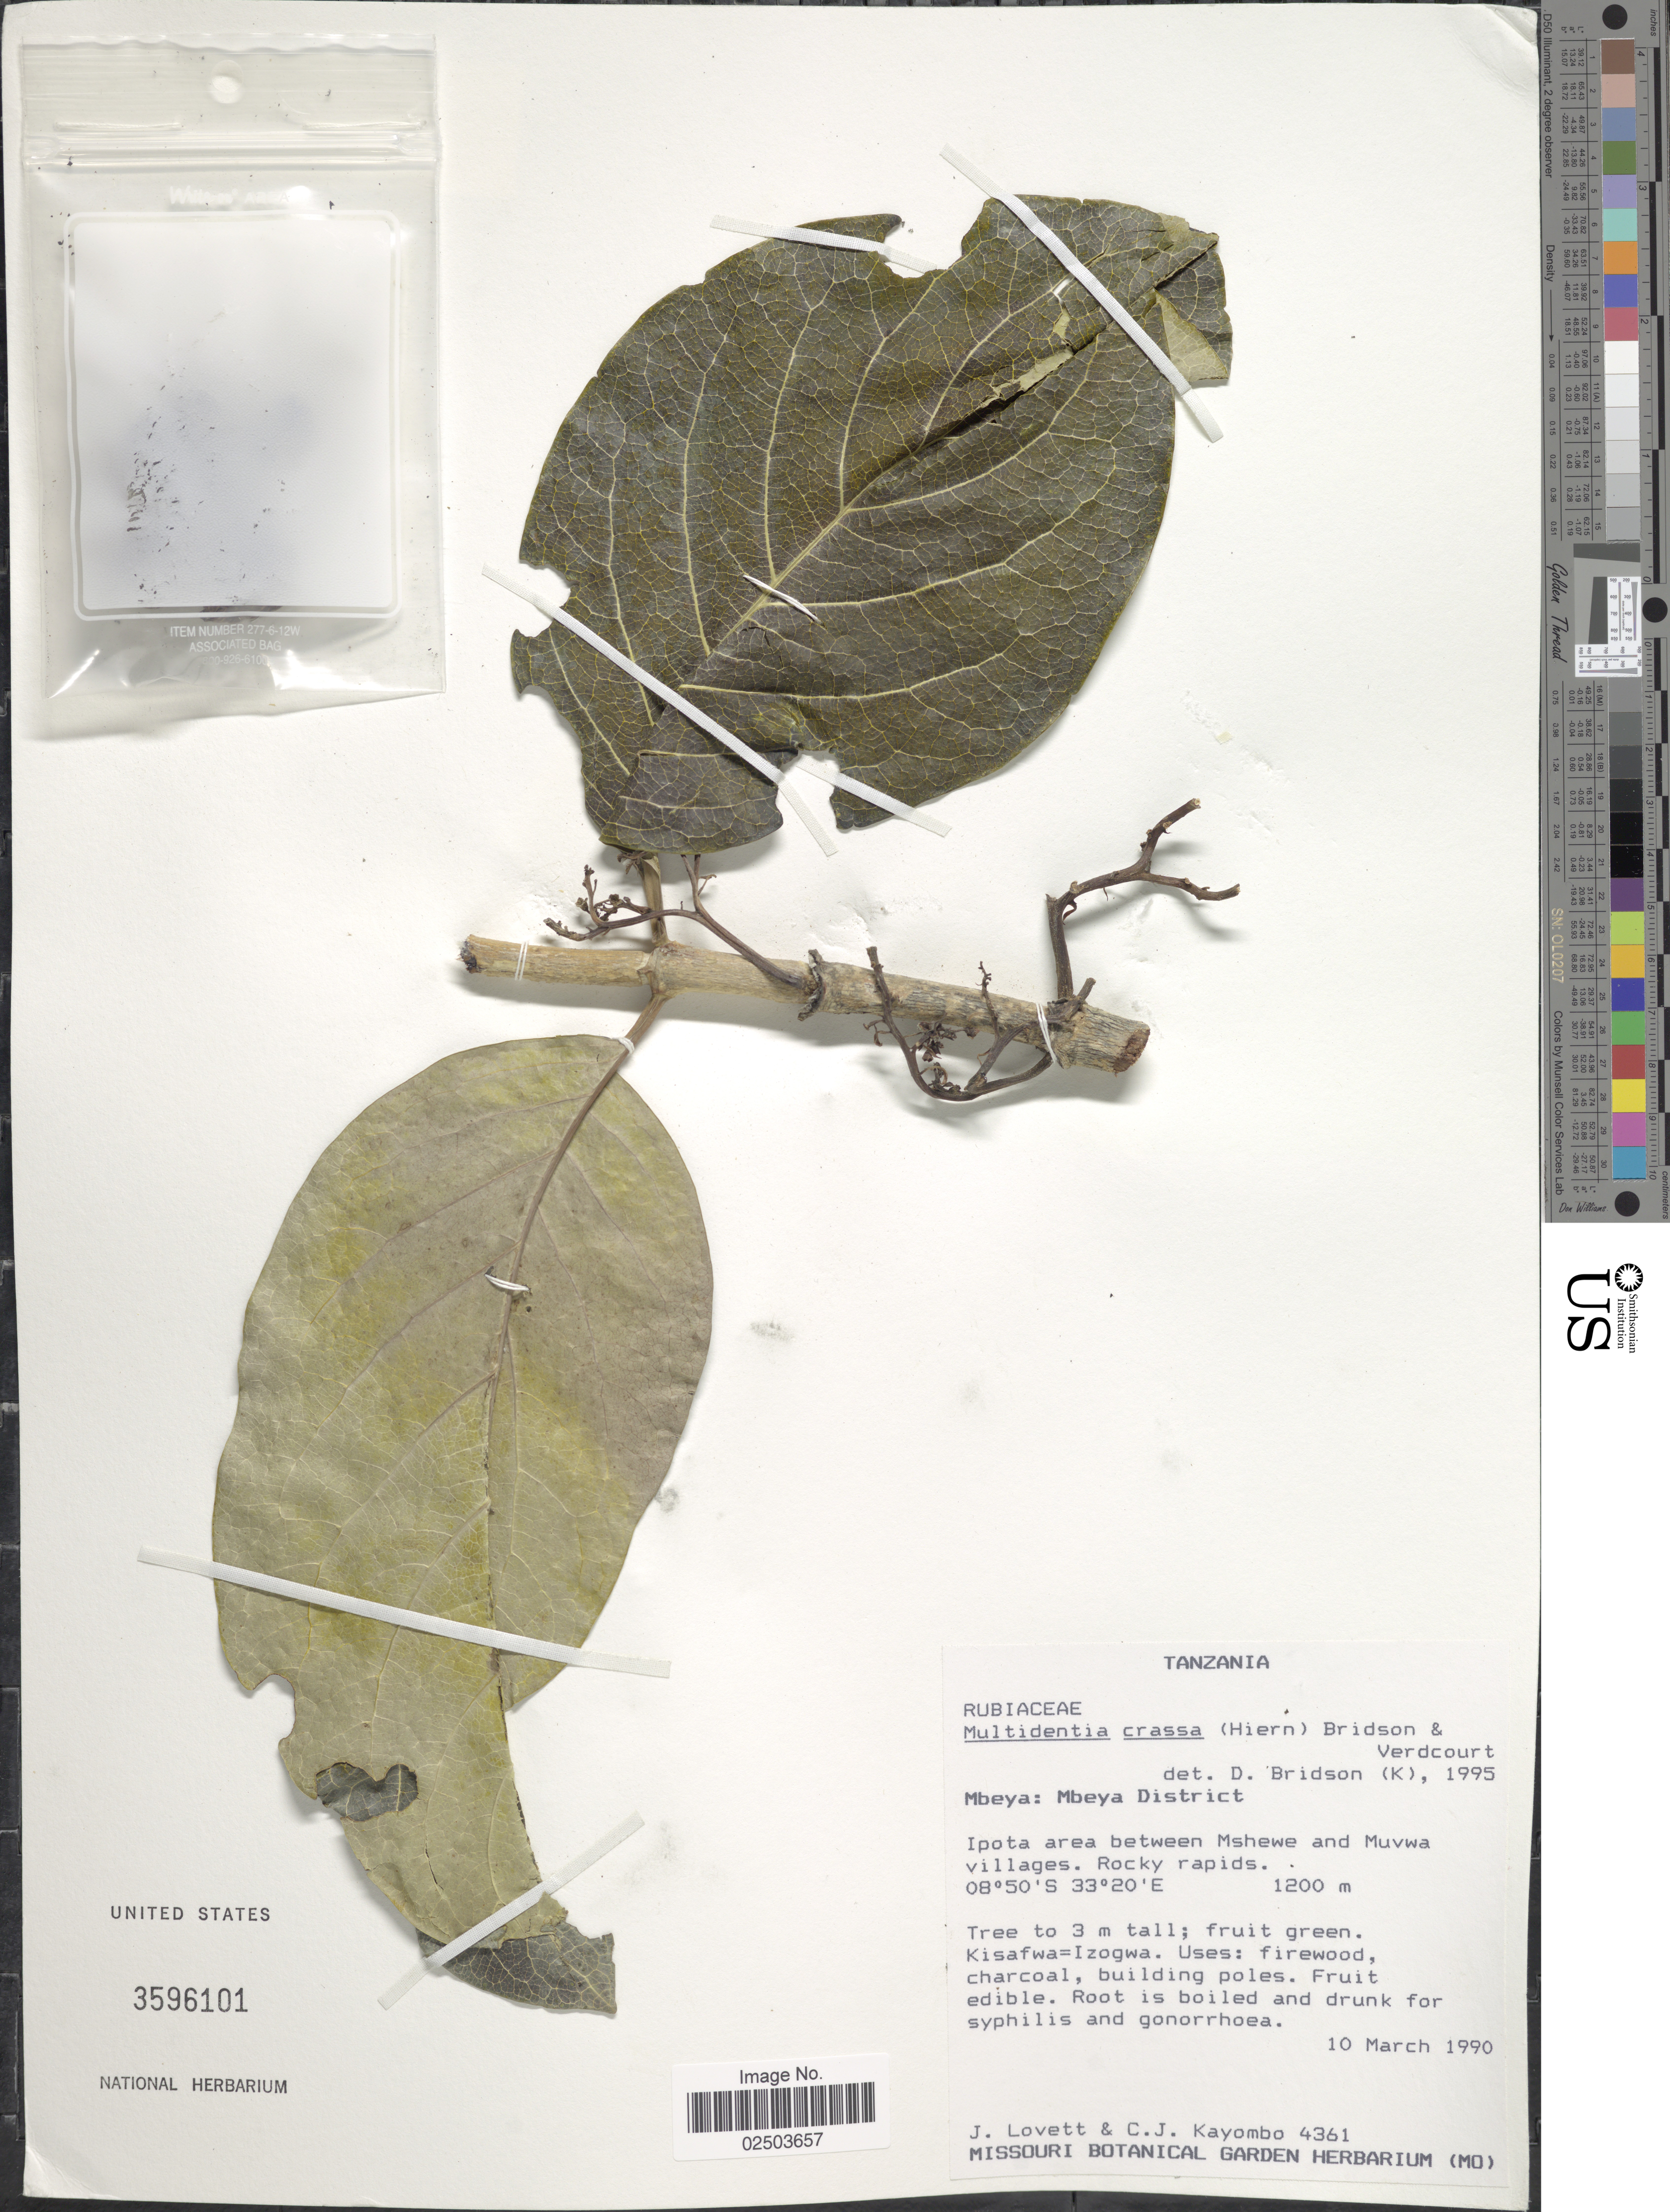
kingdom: Plantae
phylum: Tracheophyta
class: Magnoliopsida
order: Gentianales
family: Rubiaceae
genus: Multidentia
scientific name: Multidentia crassa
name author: (Hiern) Bridson & Verdcourt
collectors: J. Lovett & C. Kayombo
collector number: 4361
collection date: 1990-03-10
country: Tanzania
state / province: Mbeya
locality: Mbeya District. Ipota area between Mshewe and Muvwa villages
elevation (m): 1200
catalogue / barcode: US 3596101